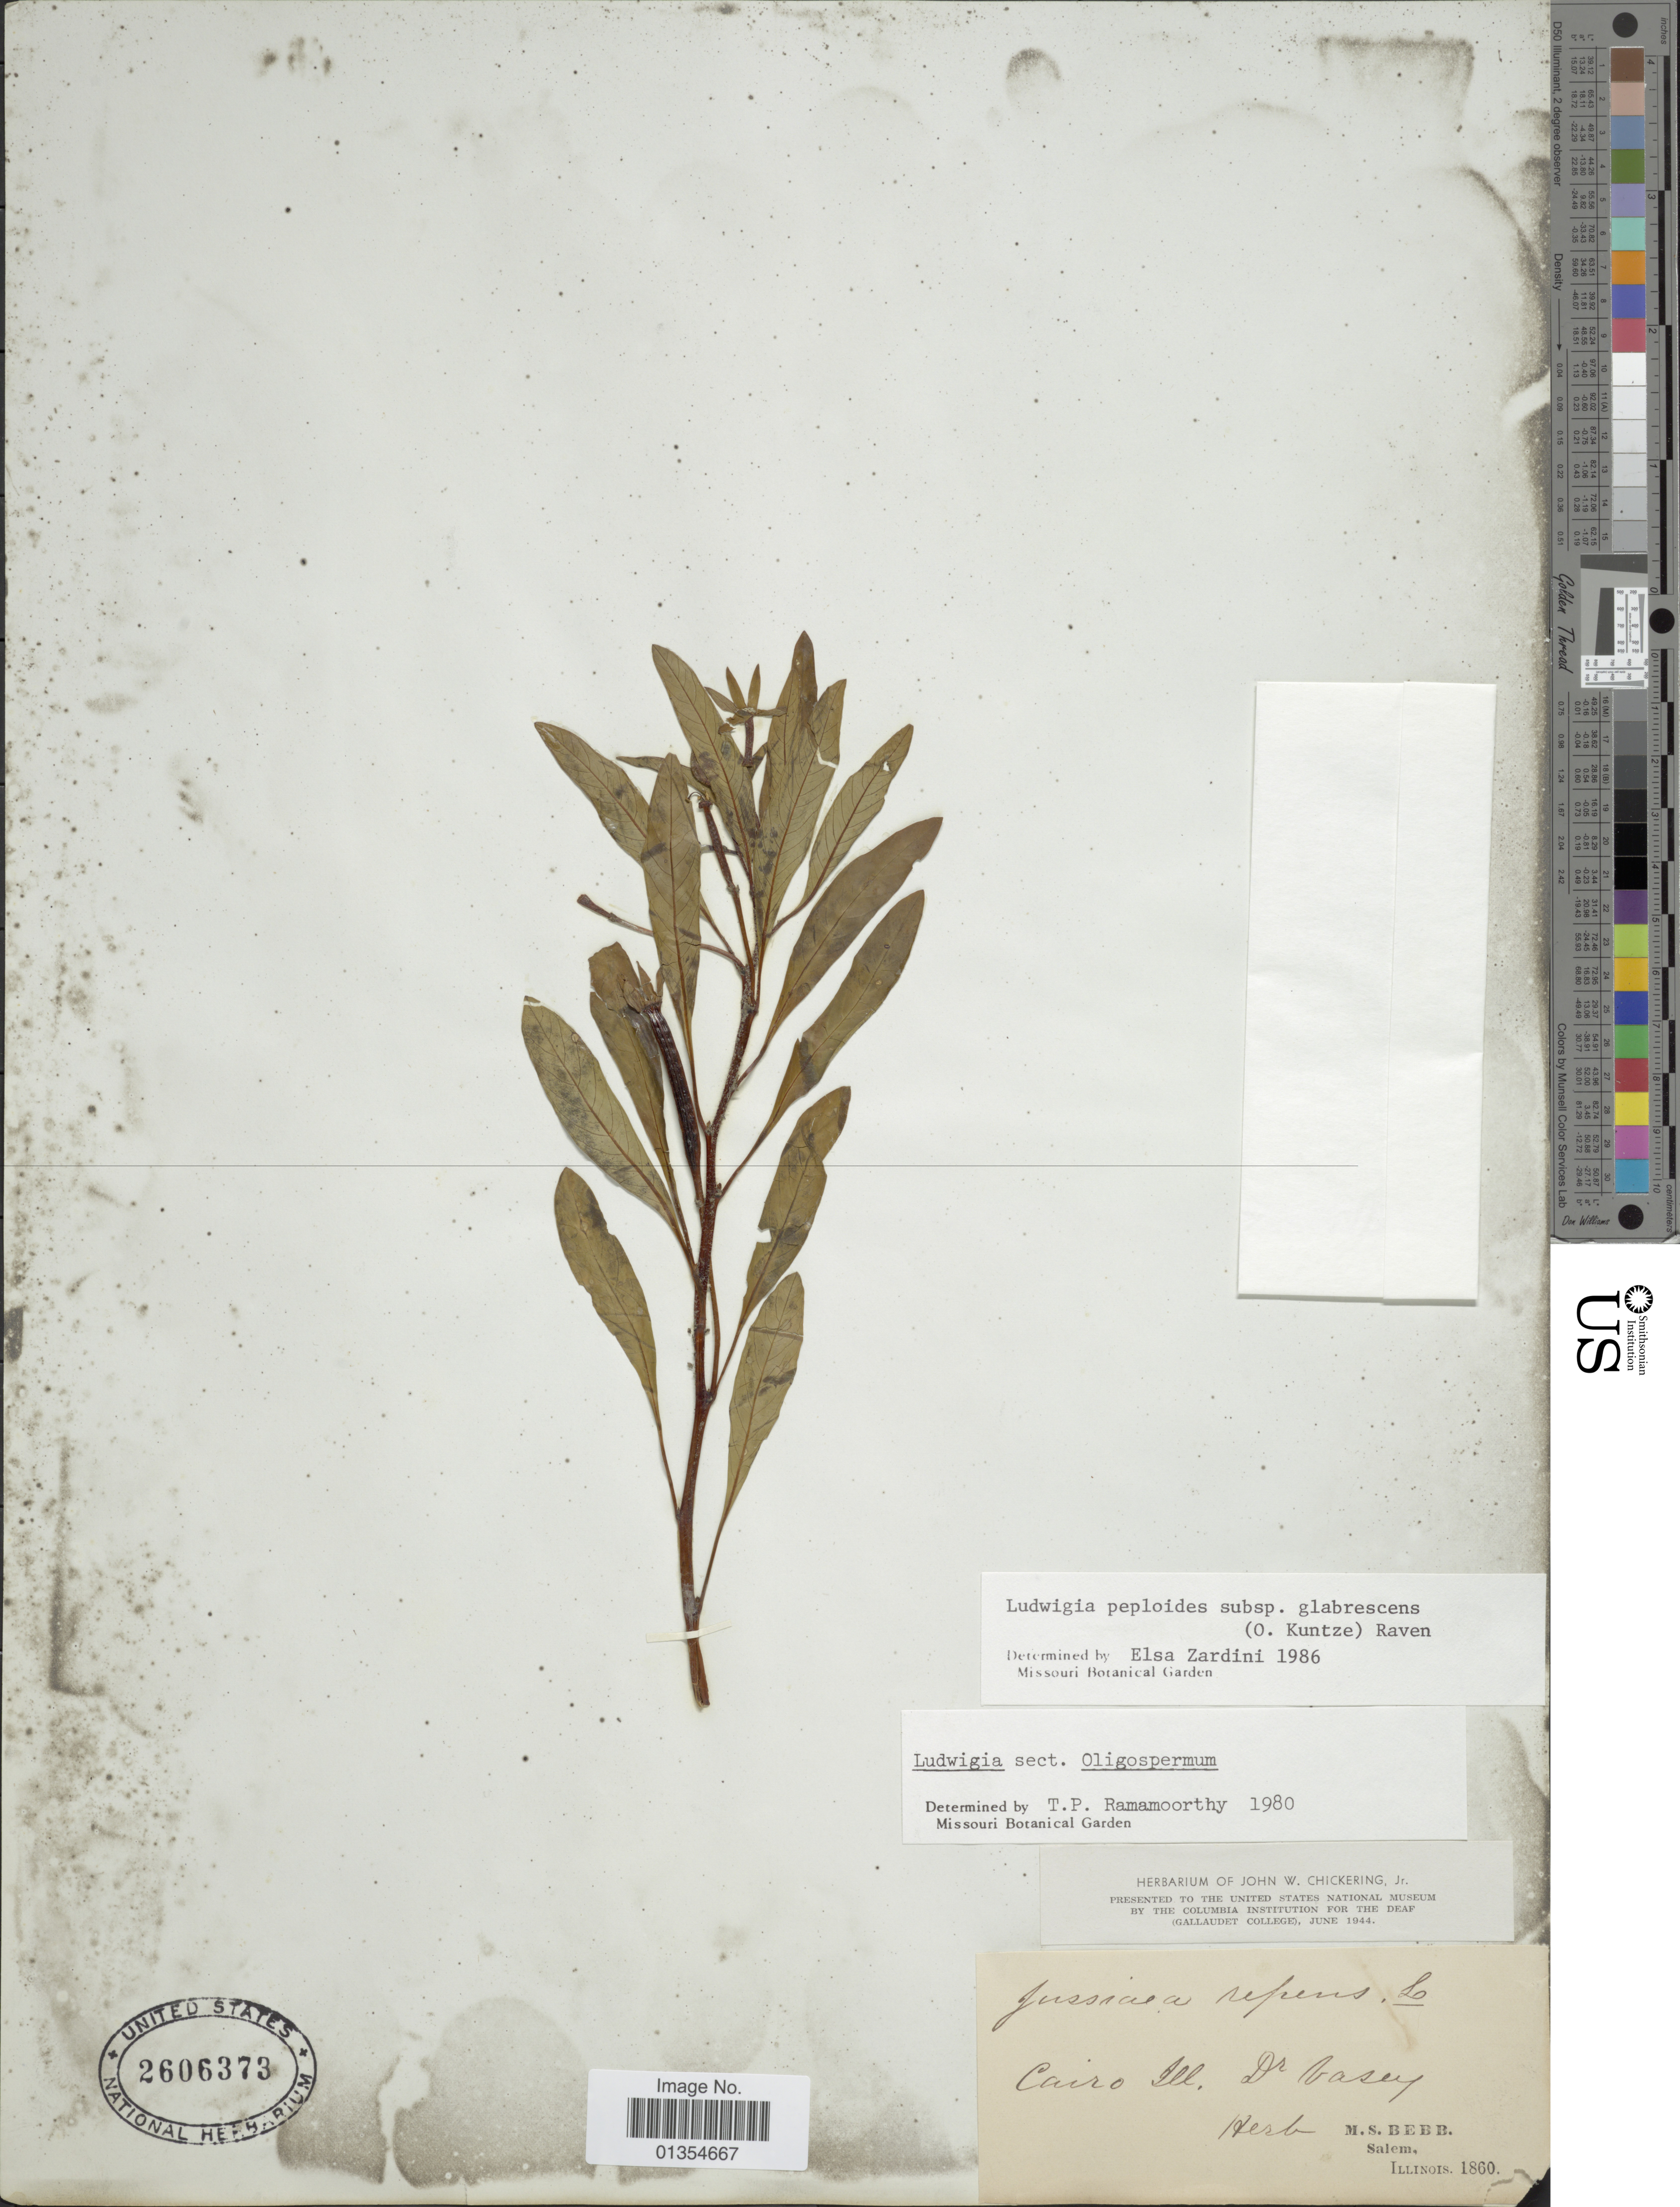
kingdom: Plantae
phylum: Tracheophyta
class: Magnoliopsida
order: Myrtales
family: Onagraceae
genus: Ludwigia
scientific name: Ludwigia peploides subsp. glabrescens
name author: (Kuntze) P.H. Raven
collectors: B. Smyth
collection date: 1860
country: United States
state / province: Illinois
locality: Cairo Ill, Dr Casey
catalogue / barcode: US 2606373